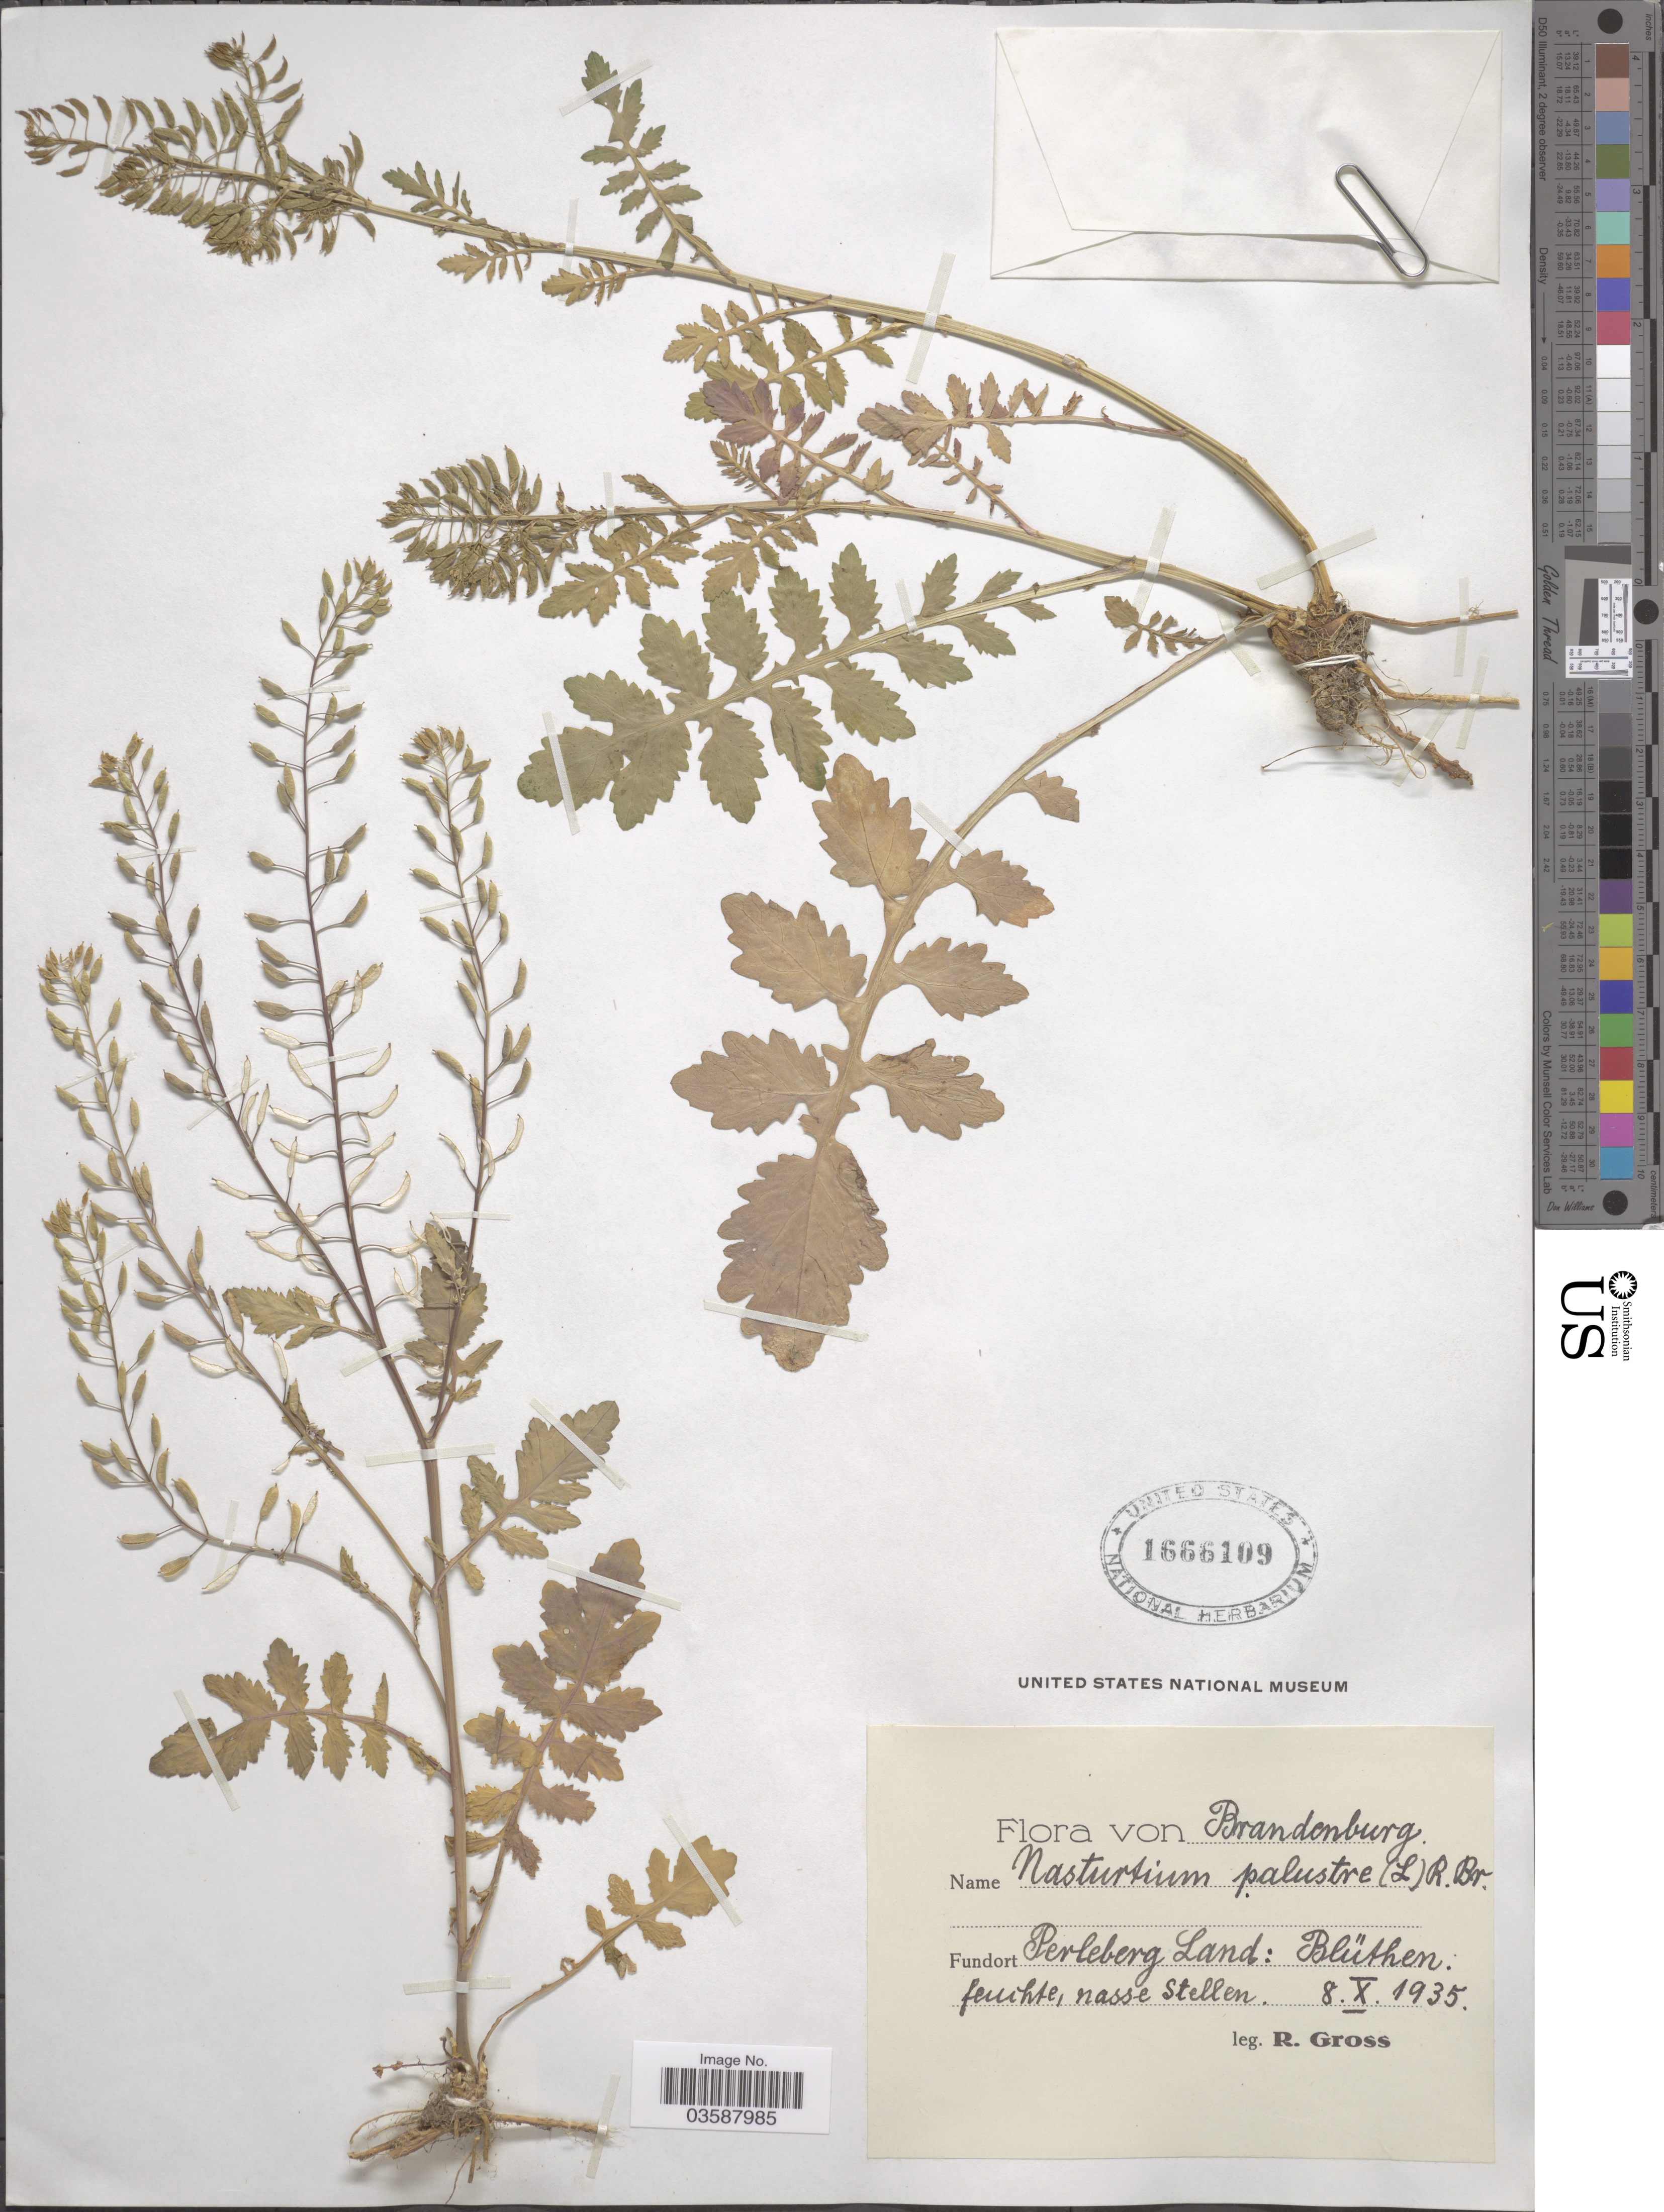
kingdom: Plantae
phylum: Tracheophyta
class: Magnoliopsida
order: Brassicales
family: Brassicaceae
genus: Rorippa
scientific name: Rorippa palustris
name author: (L.) Besser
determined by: Strong, M. T., (US), Smithsonian Institution - National Museum of Natural History (UNITED STATES)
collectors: R. Gross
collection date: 1935-10-08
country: Germany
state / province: Brandenburg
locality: Perleberg Land: Blüthen.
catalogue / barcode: US 1666109